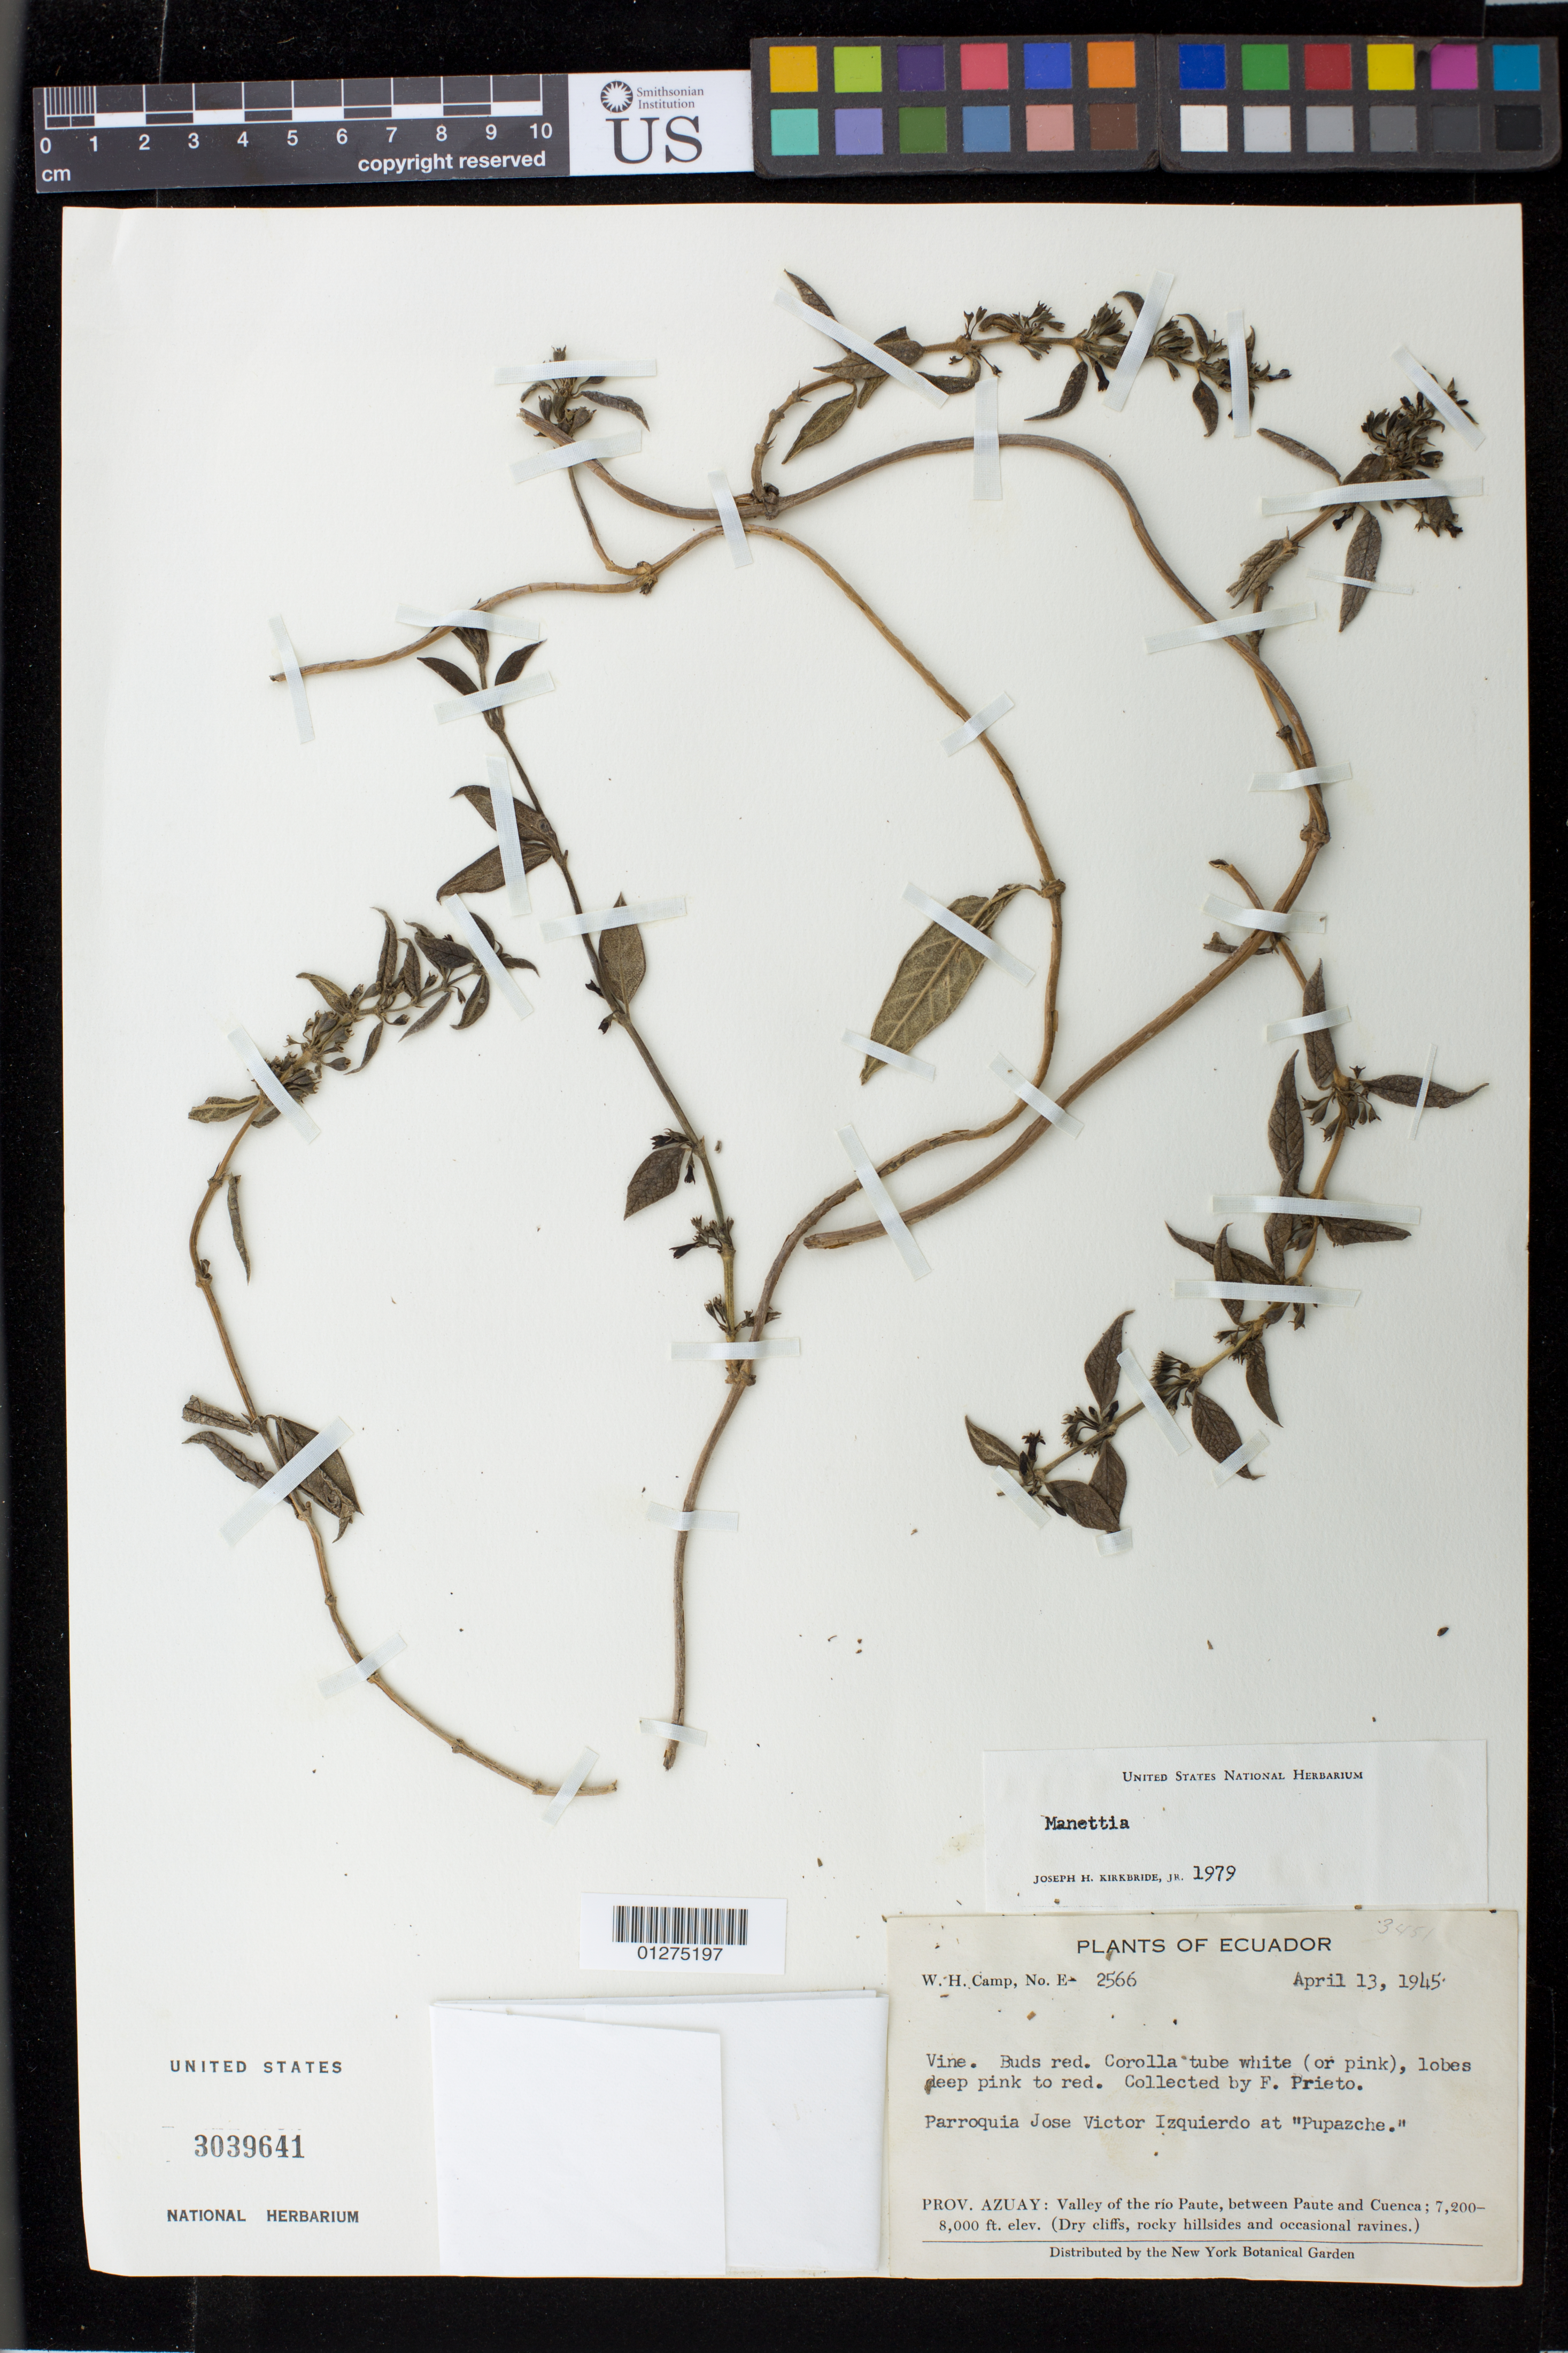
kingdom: Plantae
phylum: Tracheophyta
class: Magnoliopsida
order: Gentianales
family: Rubiaceae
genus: Manettia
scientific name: Manettia sp.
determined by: Kirkbride, J. H., Jr.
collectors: F. Prieto & W. H. Camp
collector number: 2566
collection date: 1945-04-13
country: Ecuador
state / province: Azuay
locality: Parroquia Jose Victor Izquierdo at "Pupazche". Prov. Azuay: Valley of the río Paute, between Paute and Cuenca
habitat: dry cliffs, rocky hillsides and occasional ravines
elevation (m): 2195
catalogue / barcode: US 3039641